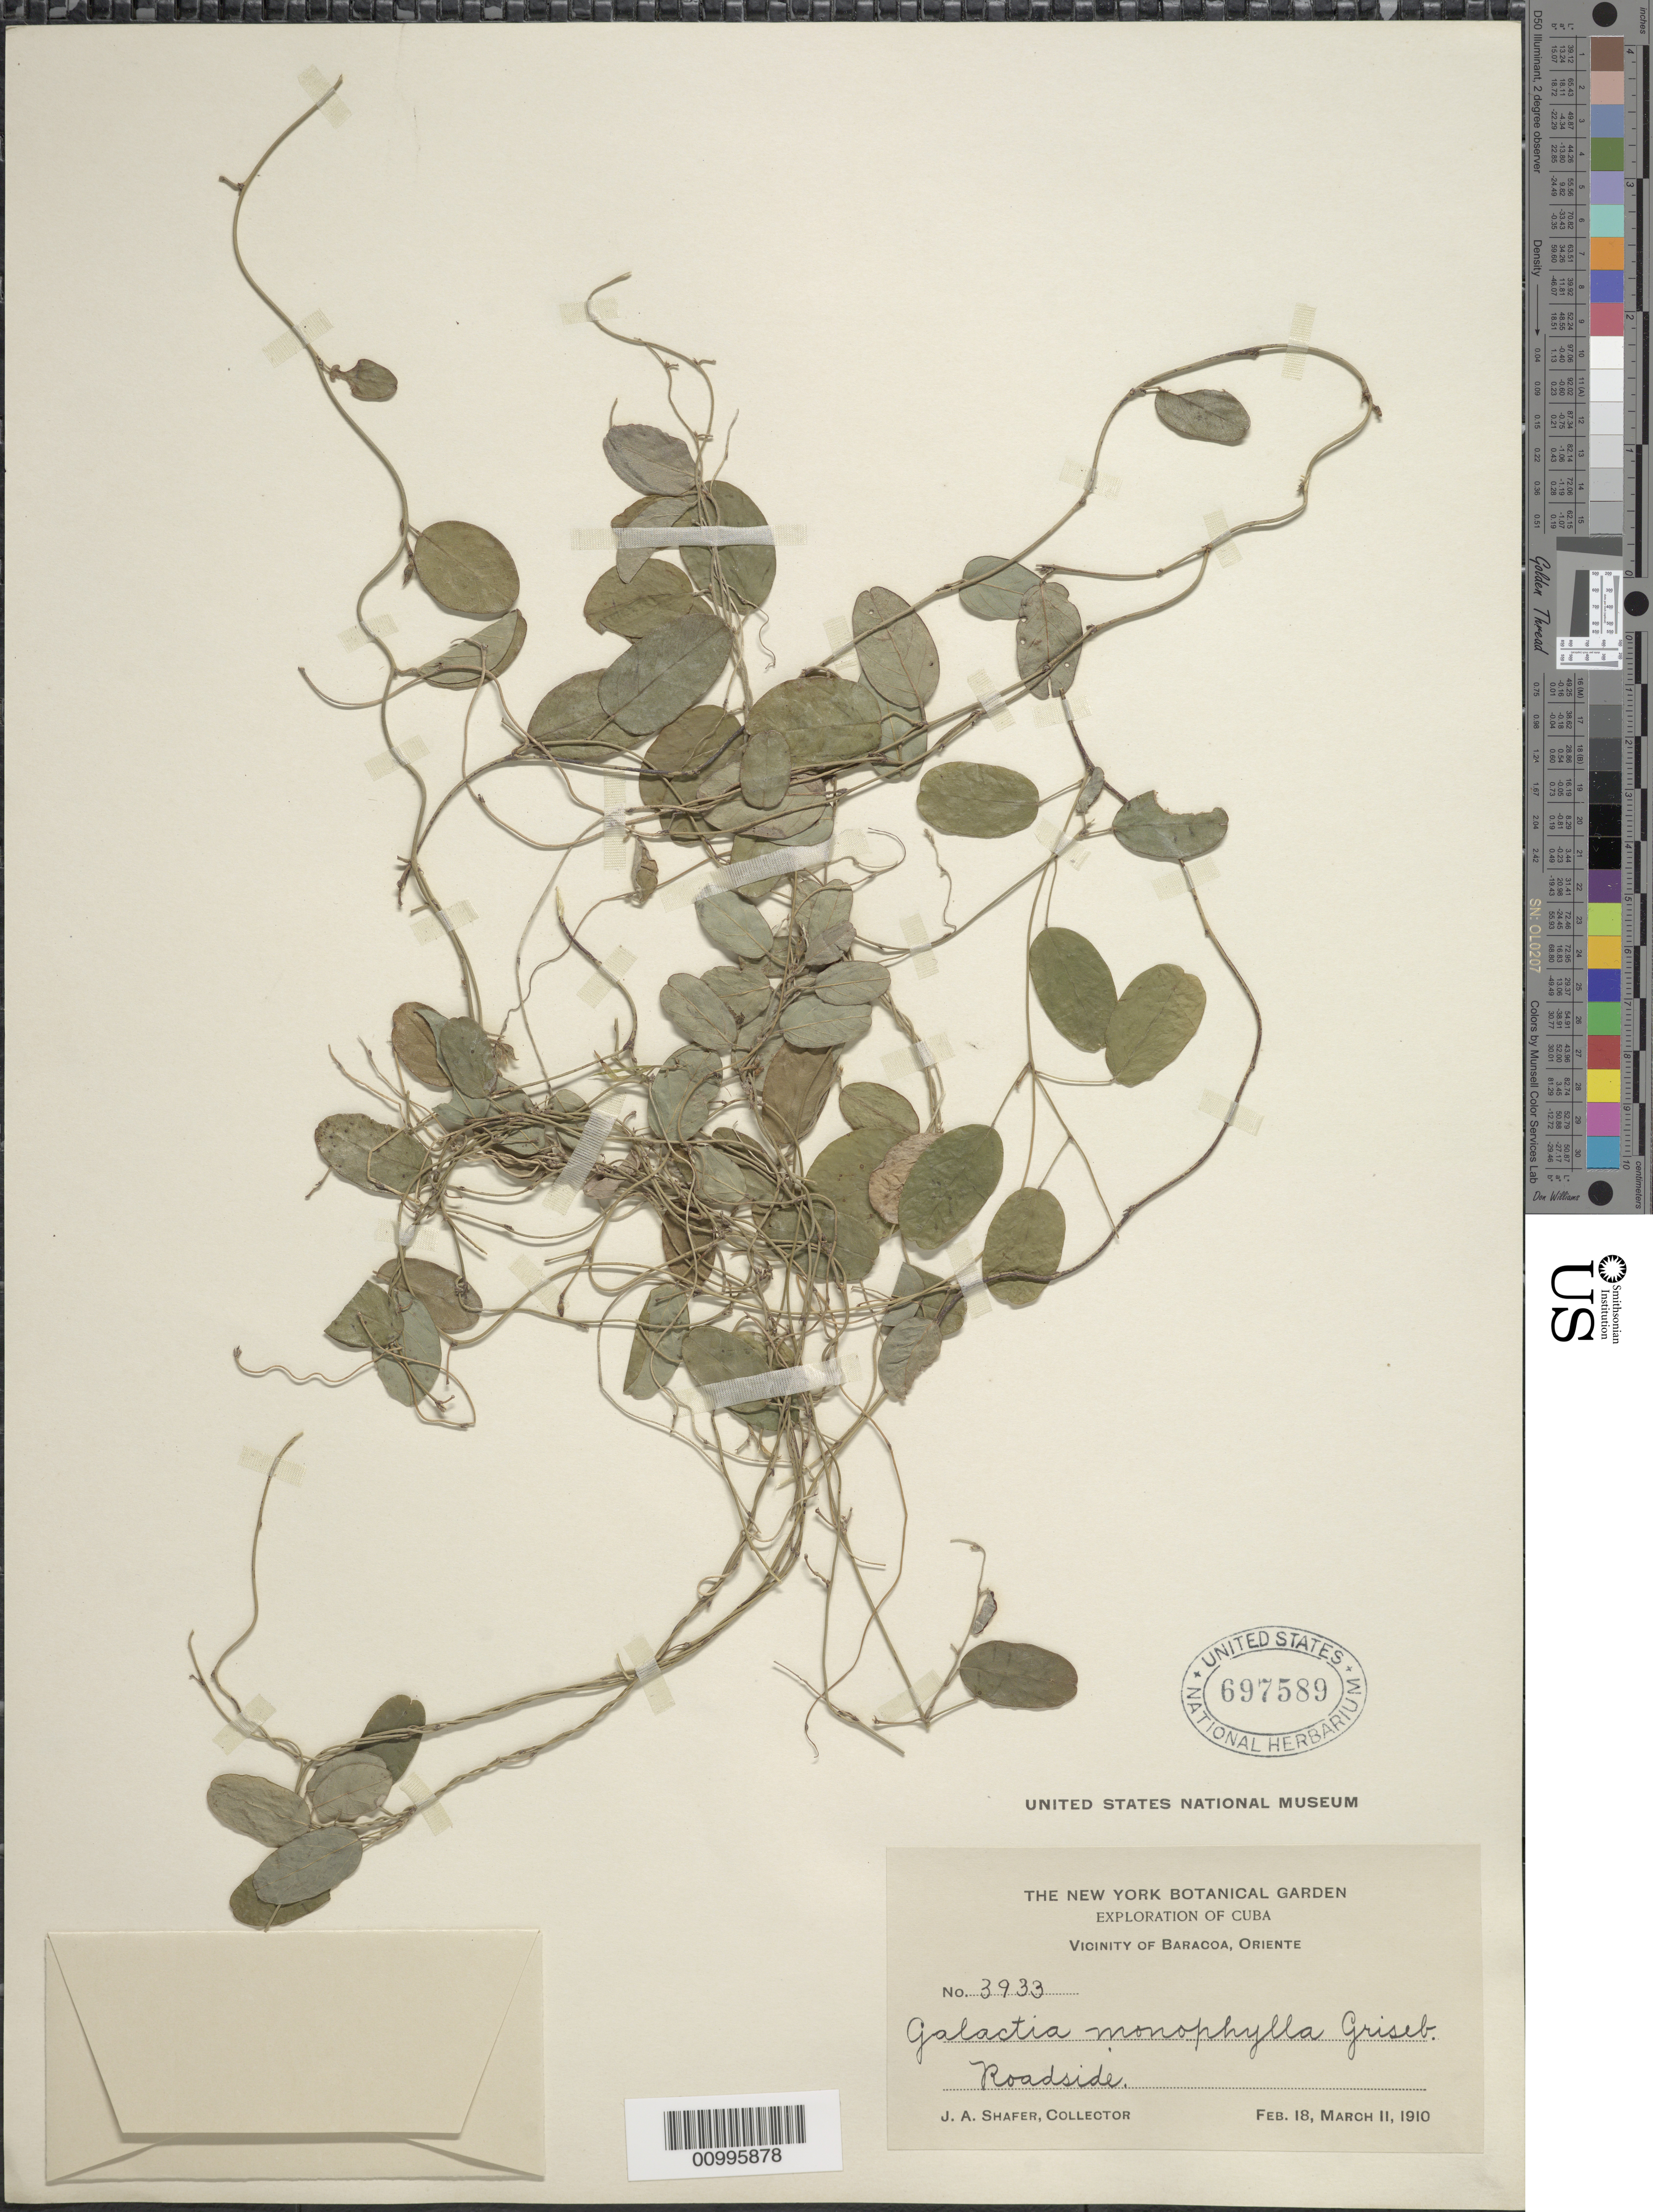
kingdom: Plantae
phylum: Tracheophyta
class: Magnoliopsida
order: Fabales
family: Fabaceae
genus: Galactia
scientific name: Galactia monophylla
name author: Griseb.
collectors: J. A. Shafer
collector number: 3933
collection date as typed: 18 Feb 1910 and 11 Mar 1910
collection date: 1910-02-18,1910-03-11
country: Cuba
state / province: Oriente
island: Cuba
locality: Vicinity of Barocoa Roadside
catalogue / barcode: US 697589